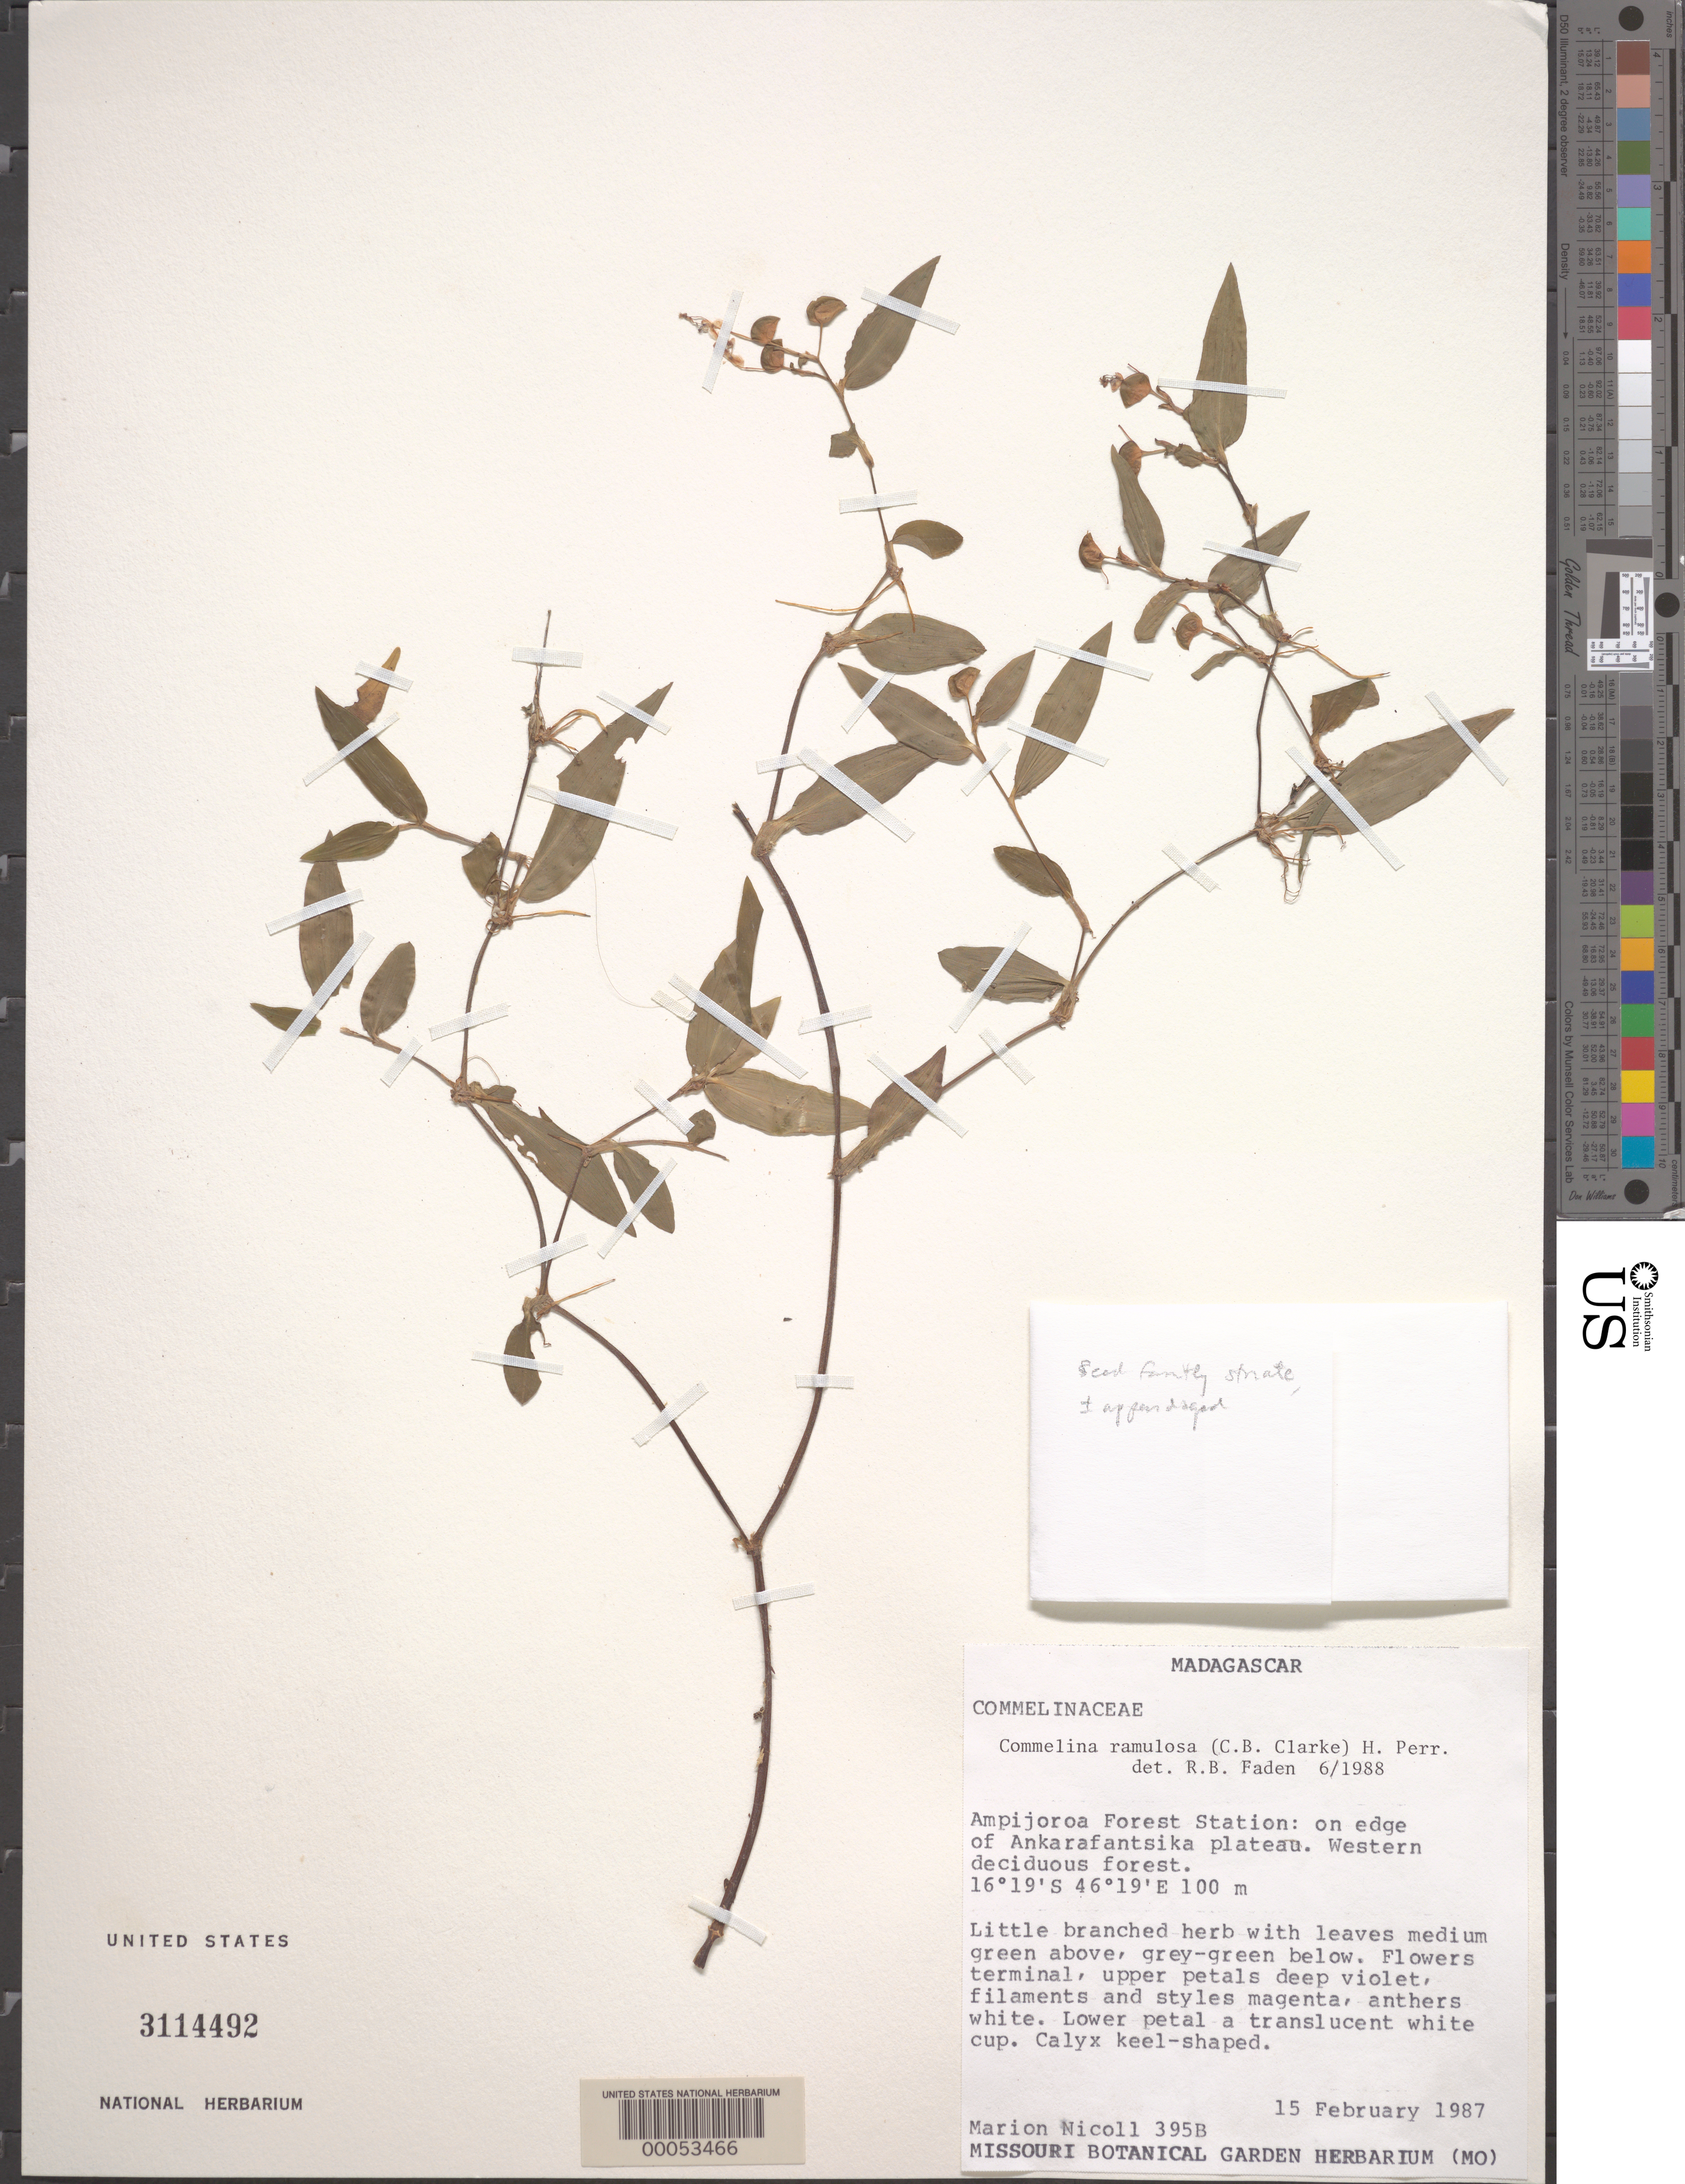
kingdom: Plantae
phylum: Tracheophyta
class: Liliopsida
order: Commelinales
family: Commelinaceae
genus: Commelina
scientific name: Commelina ramulosa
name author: (C.B. Clarke) H. Perrier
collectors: M. Nicoll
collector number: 395b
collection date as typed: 15 Feb 1987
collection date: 1987-02-15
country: Madagascar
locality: Ampijoroa forest station, on edge on of ankarafantsika plateau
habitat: Deciduous forest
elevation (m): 100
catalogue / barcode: US 3114492